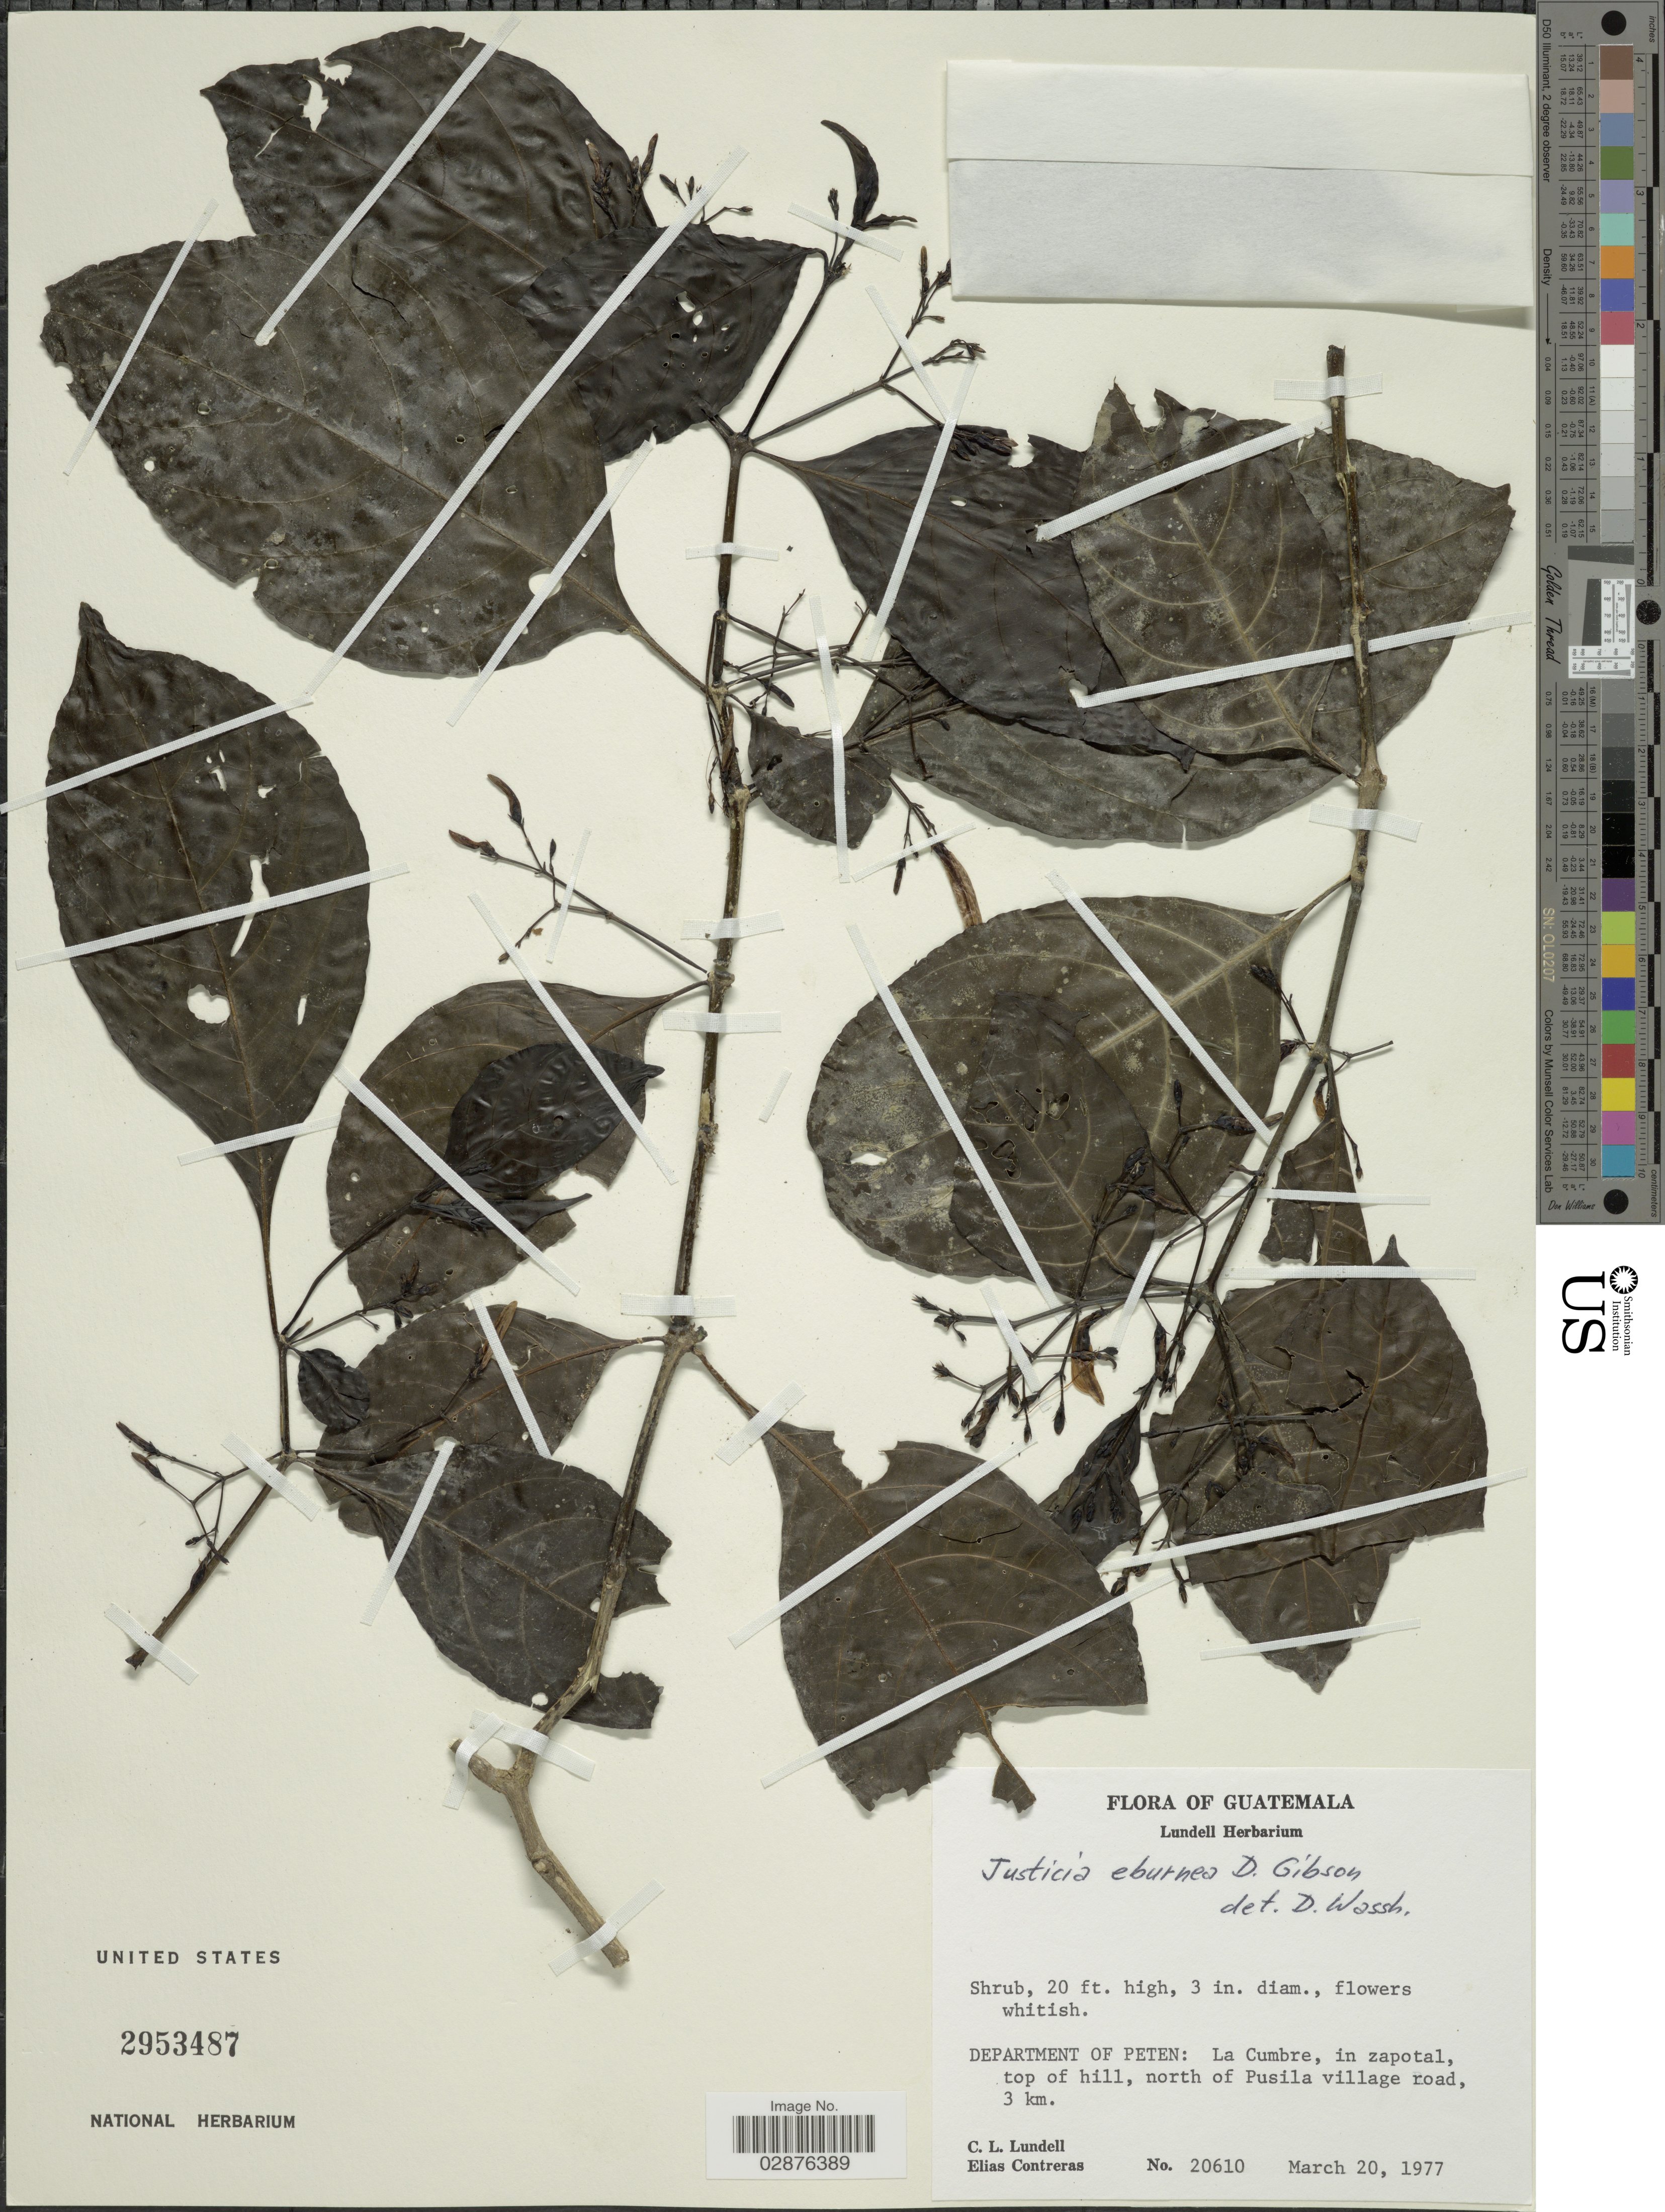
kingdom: Plantae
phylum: Tracheophyta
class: Magnoliopsida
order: Lamiales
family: Acanthaceae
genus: Justicia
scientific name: Justicia eburnea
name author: D.N. Gibson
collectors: C. L. Lundell & E. Contreras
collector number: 20610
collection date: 1977-03-20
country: Guatemala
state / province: El Petén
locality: Department of Peten: La Cumbre, in zapotal, top of hill, north of Pusila village road, 3 km.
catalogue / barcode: US 2953487